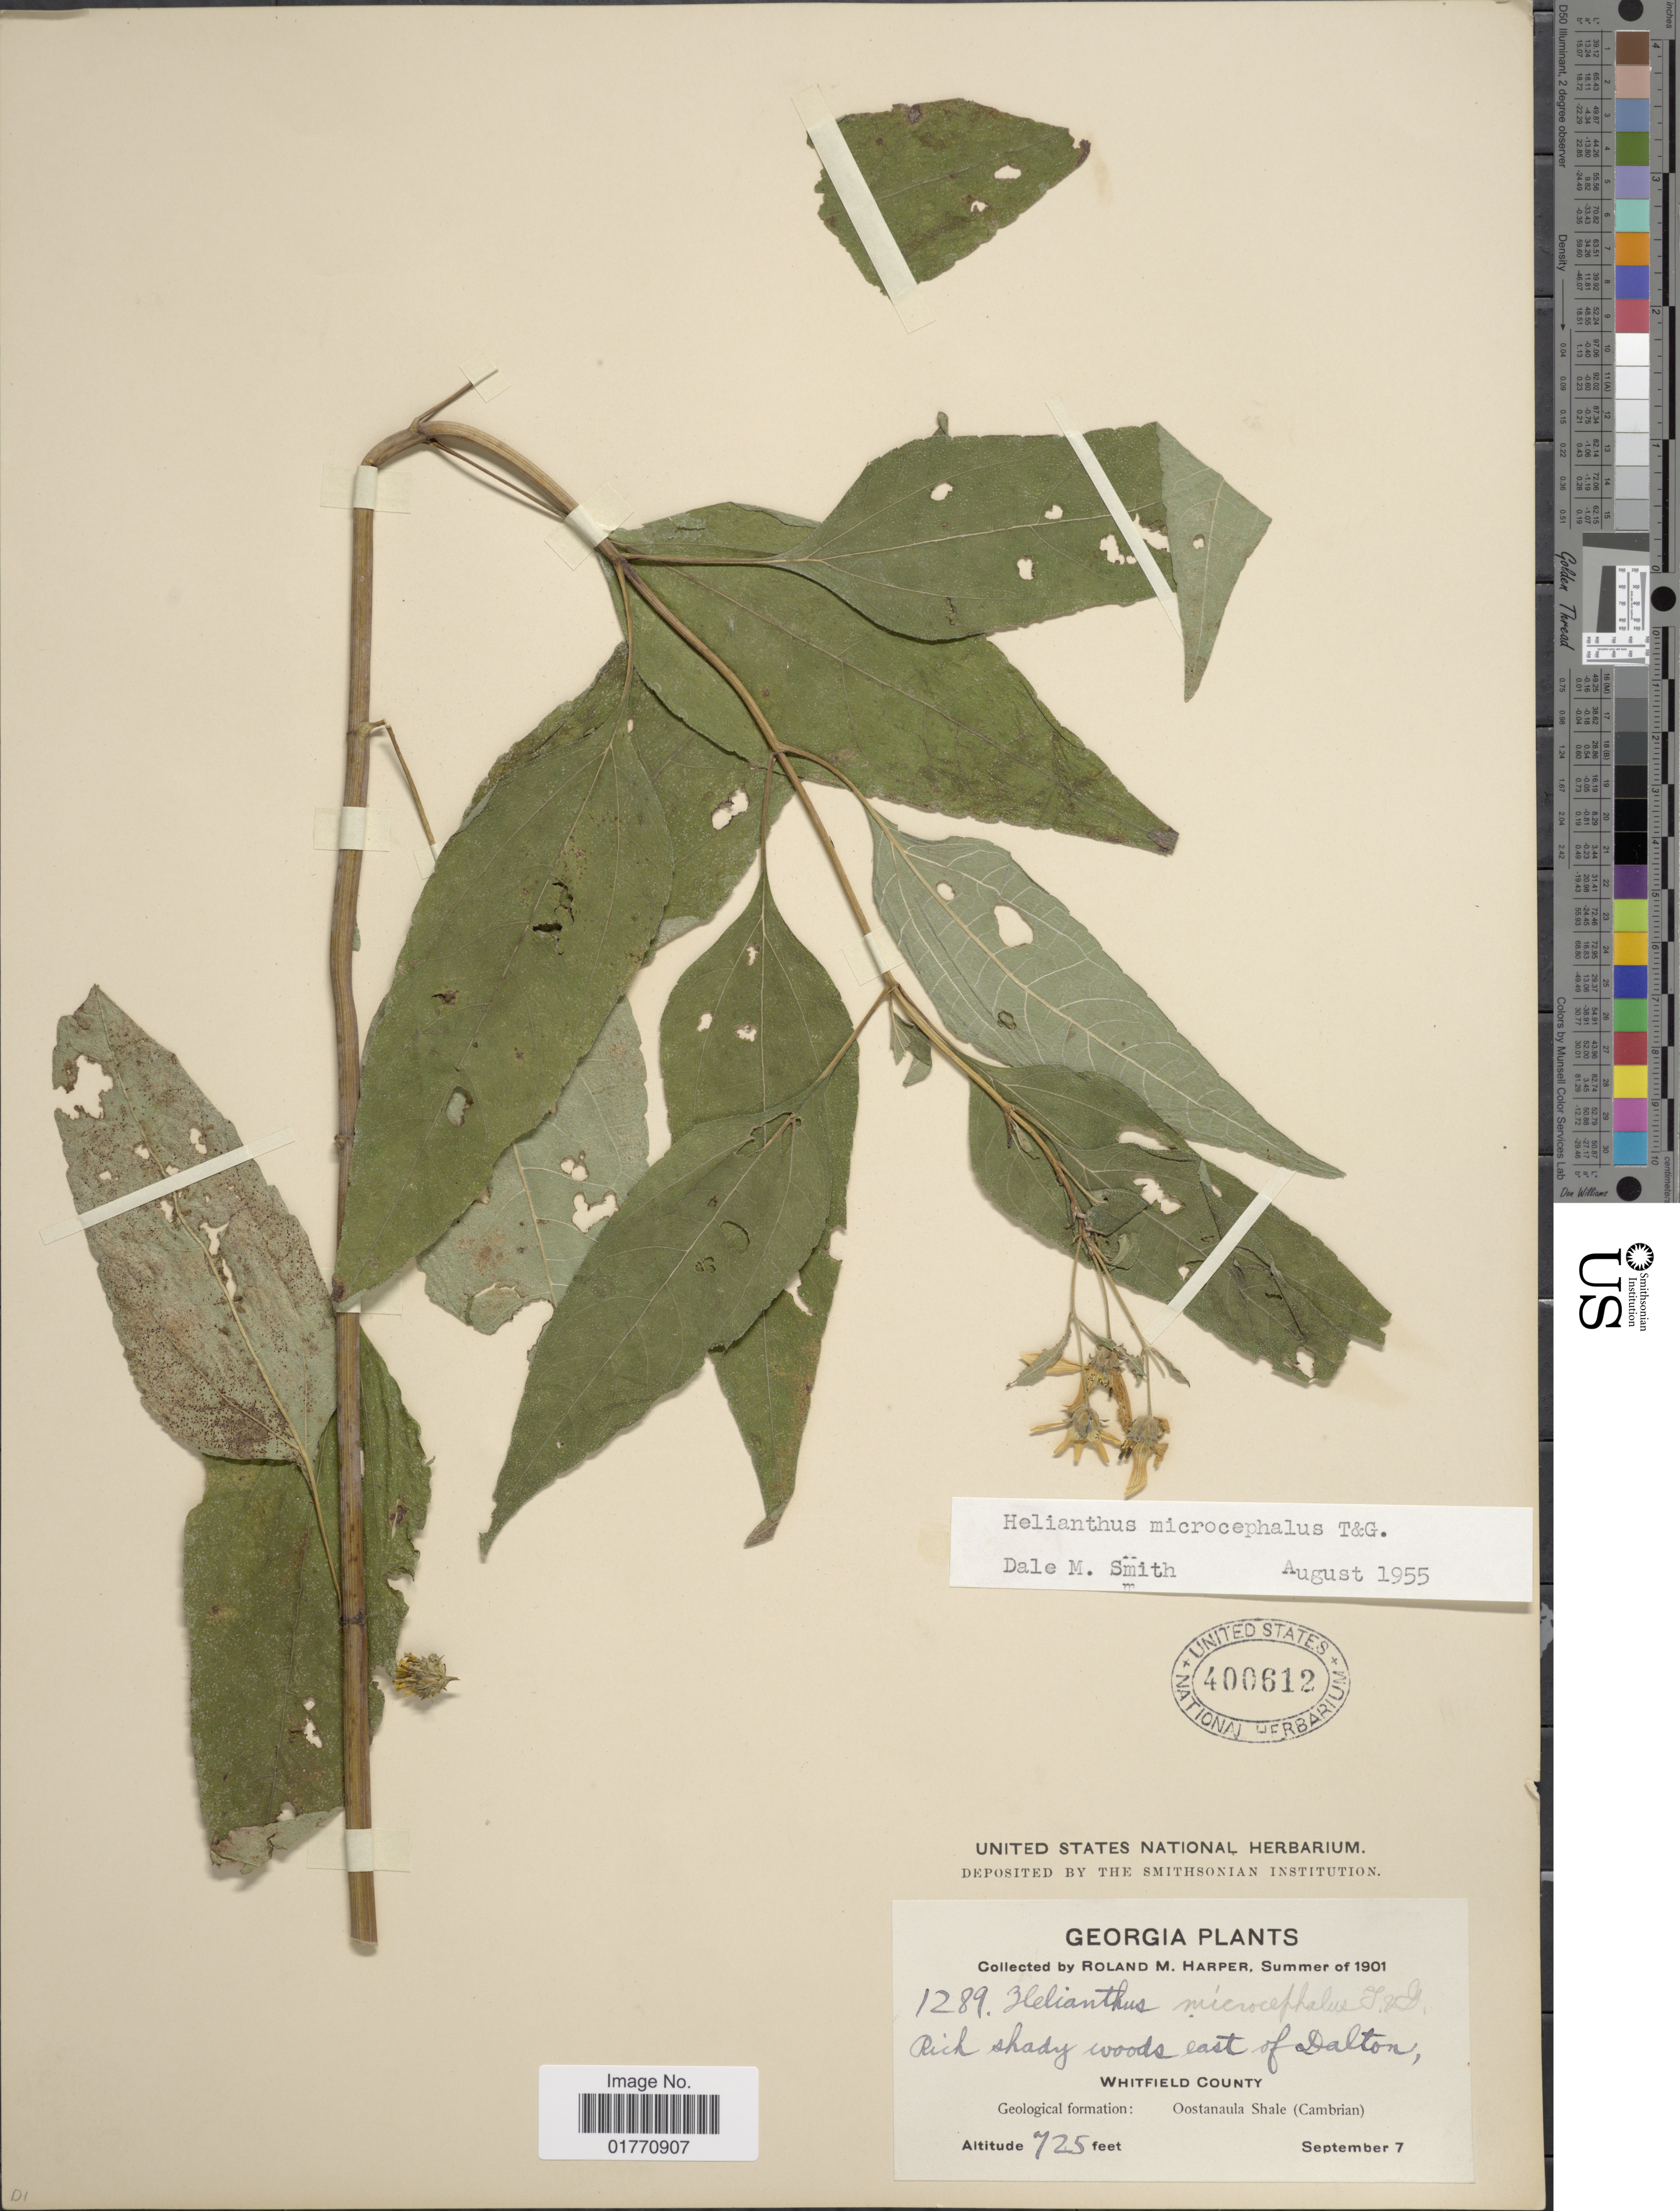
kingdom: Plantae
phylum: Tracheophyta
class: Magnoliopsida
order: Asterales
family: Asteraceae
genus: Helianthus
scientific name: Helianthus microcephalus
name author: Torr. & A. Gray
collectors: R. M. Harper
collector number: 1289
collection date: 1901-09-07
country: United States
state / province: Georgia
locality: East of Dalton, Whitfield County.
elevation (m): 221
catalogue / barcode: US 400612